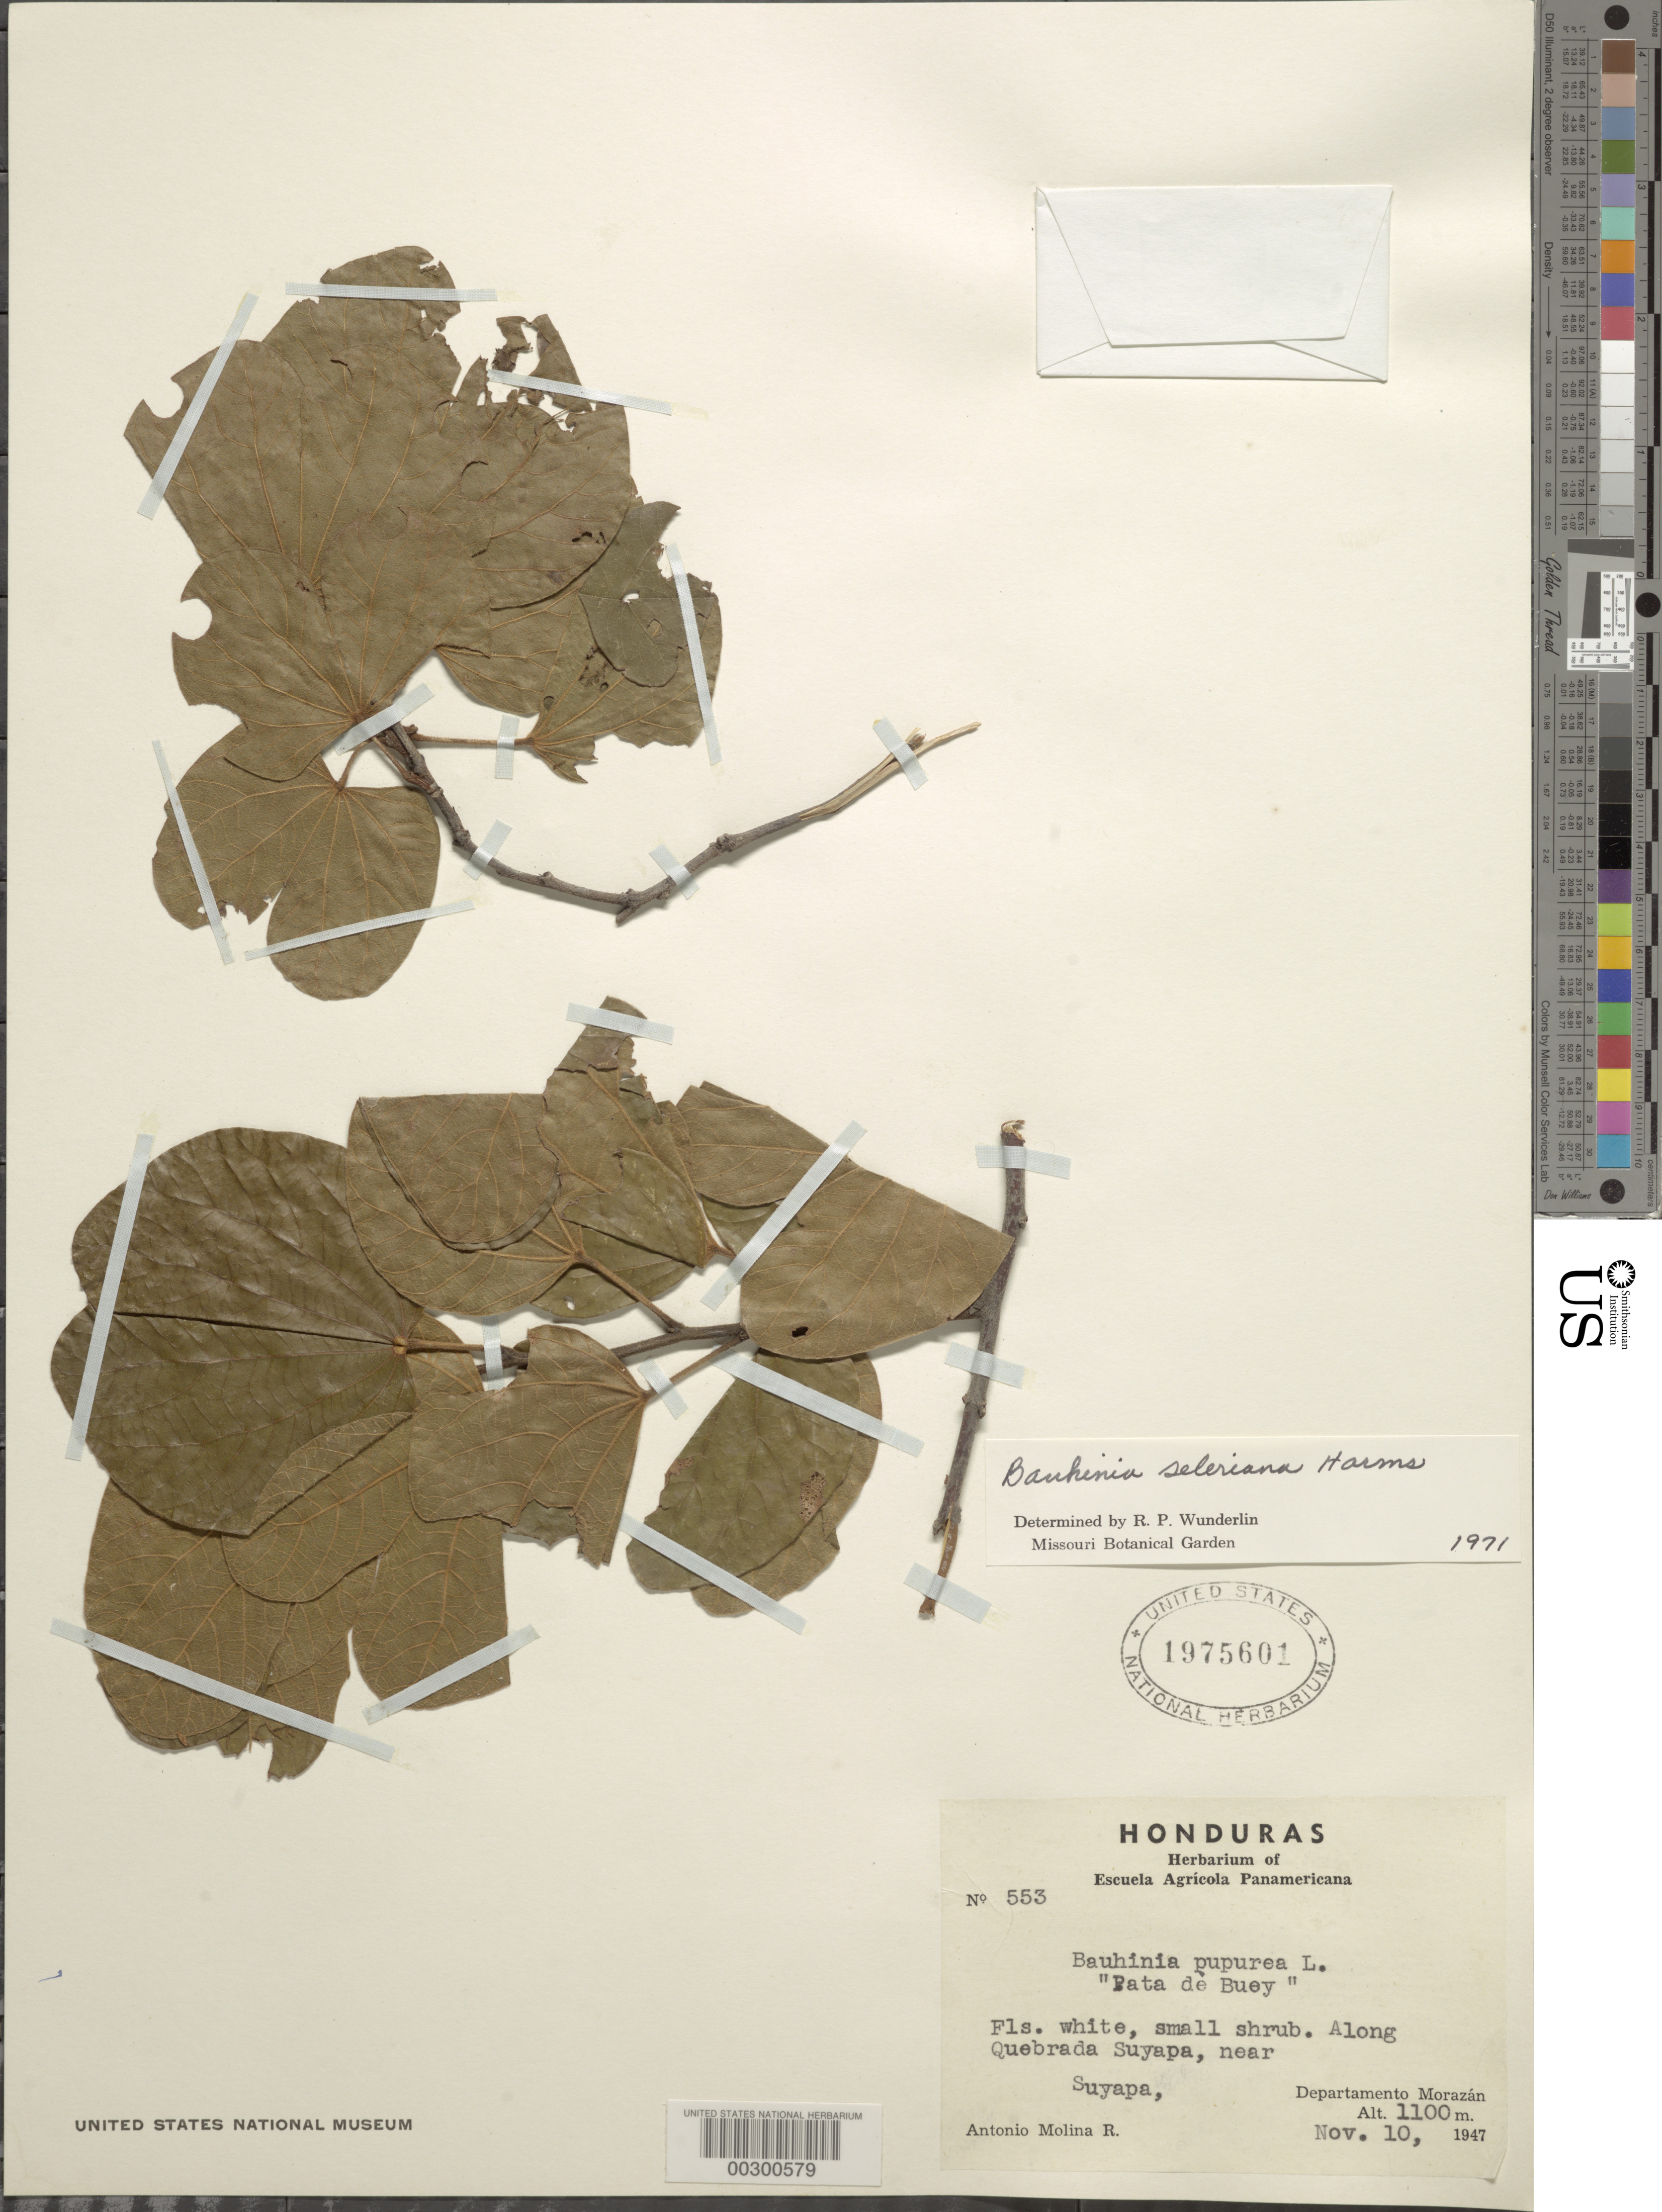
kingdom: Plantae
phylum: Tracheophyta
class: Magnoliopsida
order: Fabales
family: Fabaceae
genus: Bauhinia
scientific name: Bauhinia seleriana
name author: Harms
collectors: A. Molina R.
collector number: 553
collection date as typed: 10 Nov 1947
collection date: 1947-11-10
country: Honduras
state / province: Fco. Morazán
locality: Along Quebrada Suyapa, near Suyapa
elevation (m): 1100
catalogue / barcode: US 1975601